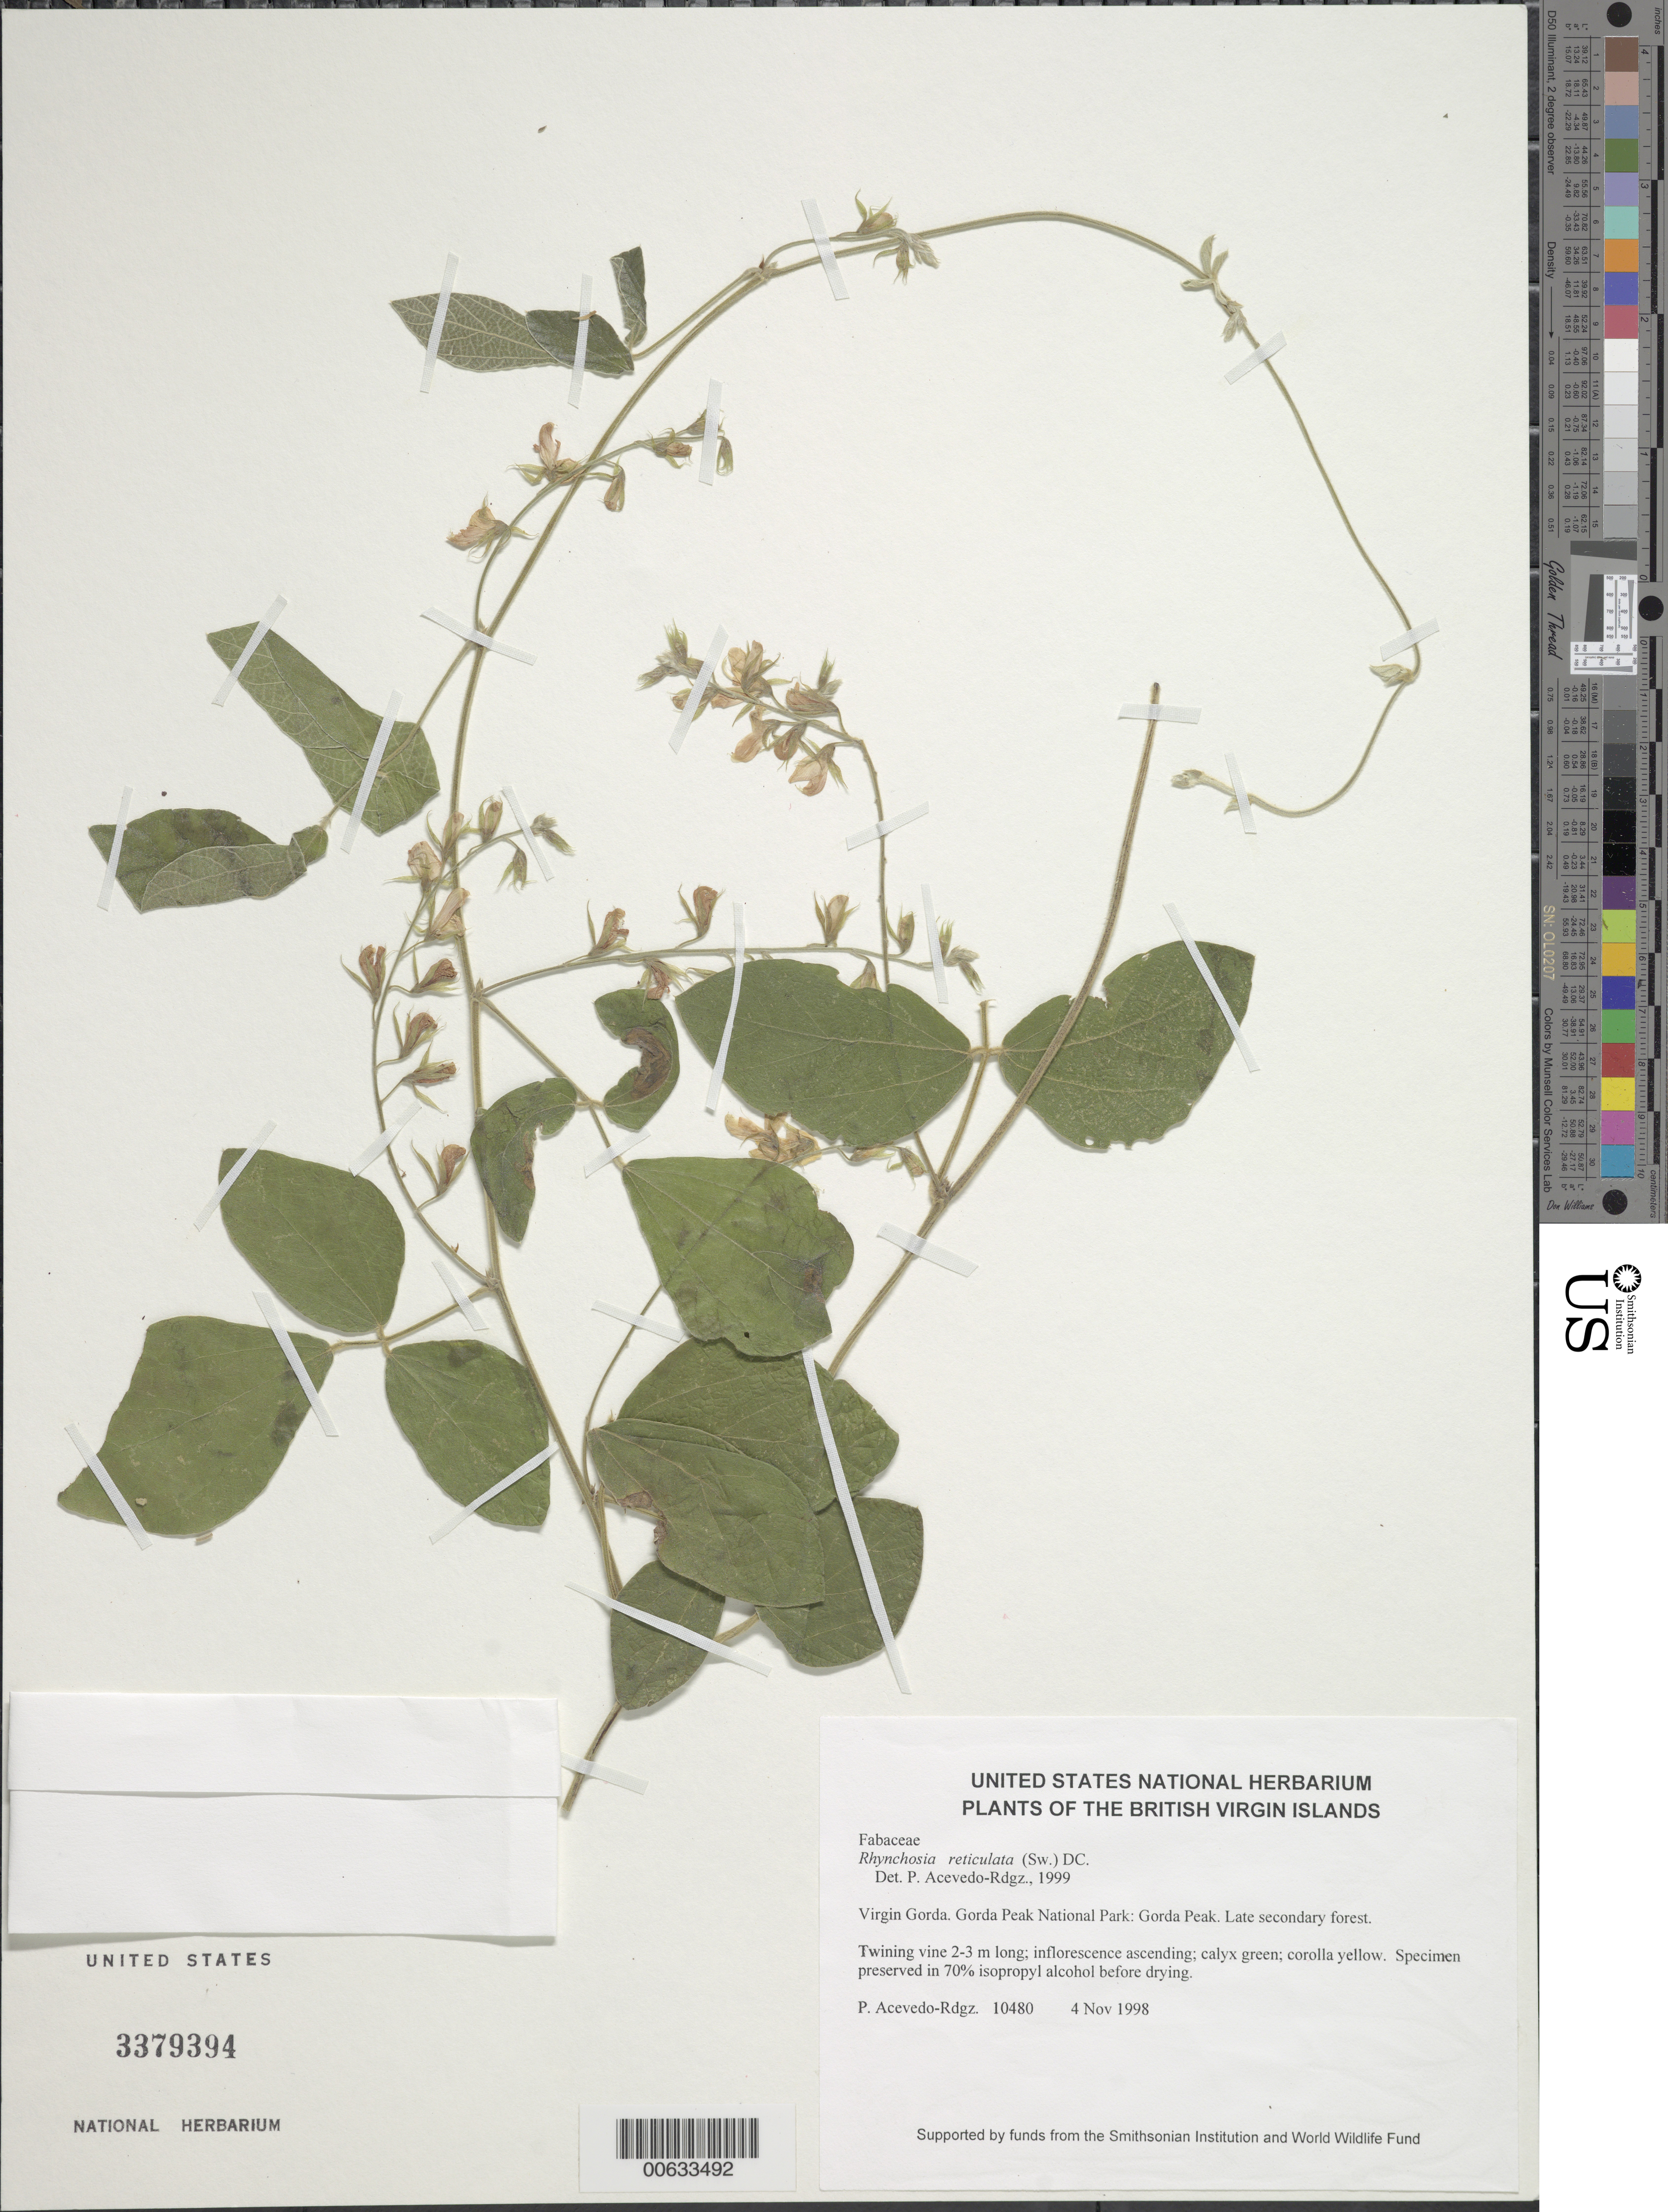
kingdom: Plantae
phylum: Tracheophyta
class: Magnoliopsida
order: Fabales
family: Fabaceae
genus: Rhynchosia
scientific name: Rhynchosia reticulata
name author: (Sw.) DC.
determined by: Acevedo-Rodríguez, P., (BOT), Smithsonian Institution - National Museum of Natural History (UNITED STATES)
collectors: P. Acevedo-Rodr.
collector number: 10480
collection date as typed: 04 Nov 1998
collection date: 1998-11-04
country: British Virgin Islands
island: Virgin Gorda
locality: Gorda Peak National Park: Gorda Peak.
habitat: Late secondary forest.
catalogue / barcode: US 3379394